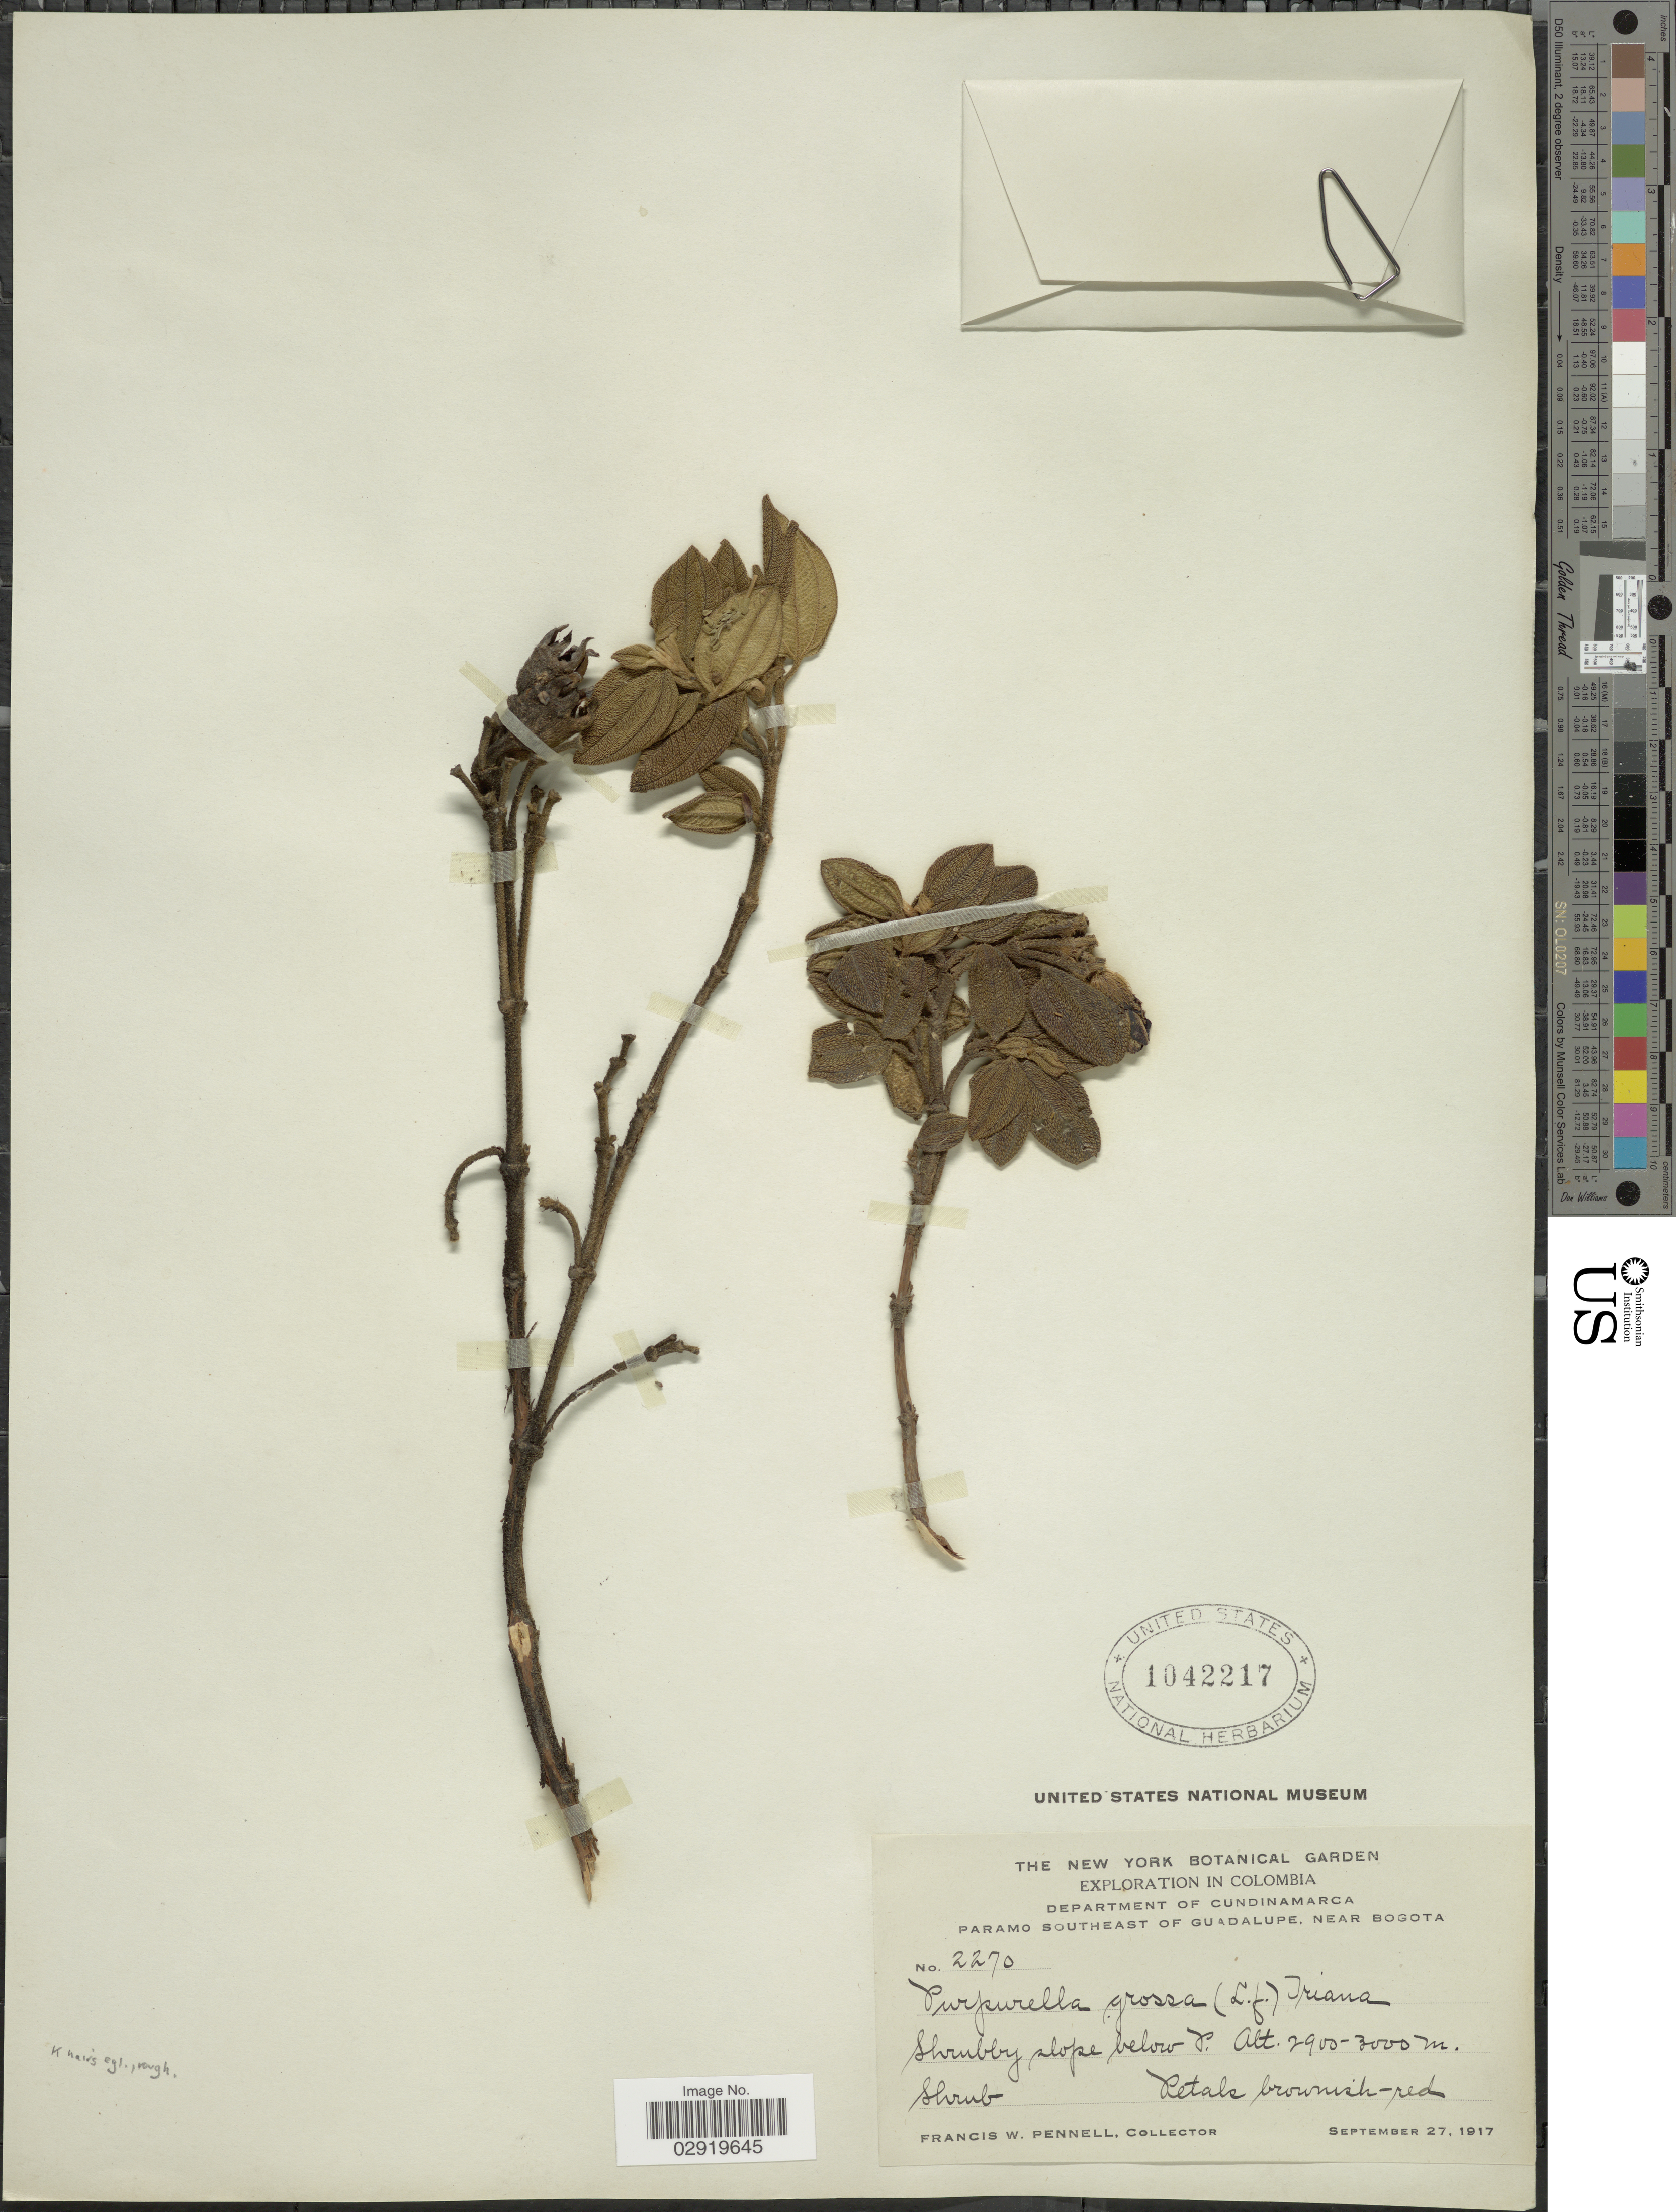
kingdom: Plantae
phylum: Tracheophyta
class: Magnoliopsida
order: Myrtales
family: Melastomataceae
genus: Chaetogastra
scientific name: Chaetogastra grossa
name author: (L. f.) P.J.F. Guim. & Michelang.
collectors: F. W. Pennell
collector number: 2270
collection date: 1917-09-27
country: Colombia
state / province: Cundinamarca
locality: Department of Cundinamarca. Paramo southeast of Guadalupe, near Bogota. Slope below P.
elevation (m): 2900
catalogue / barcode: US 1042217